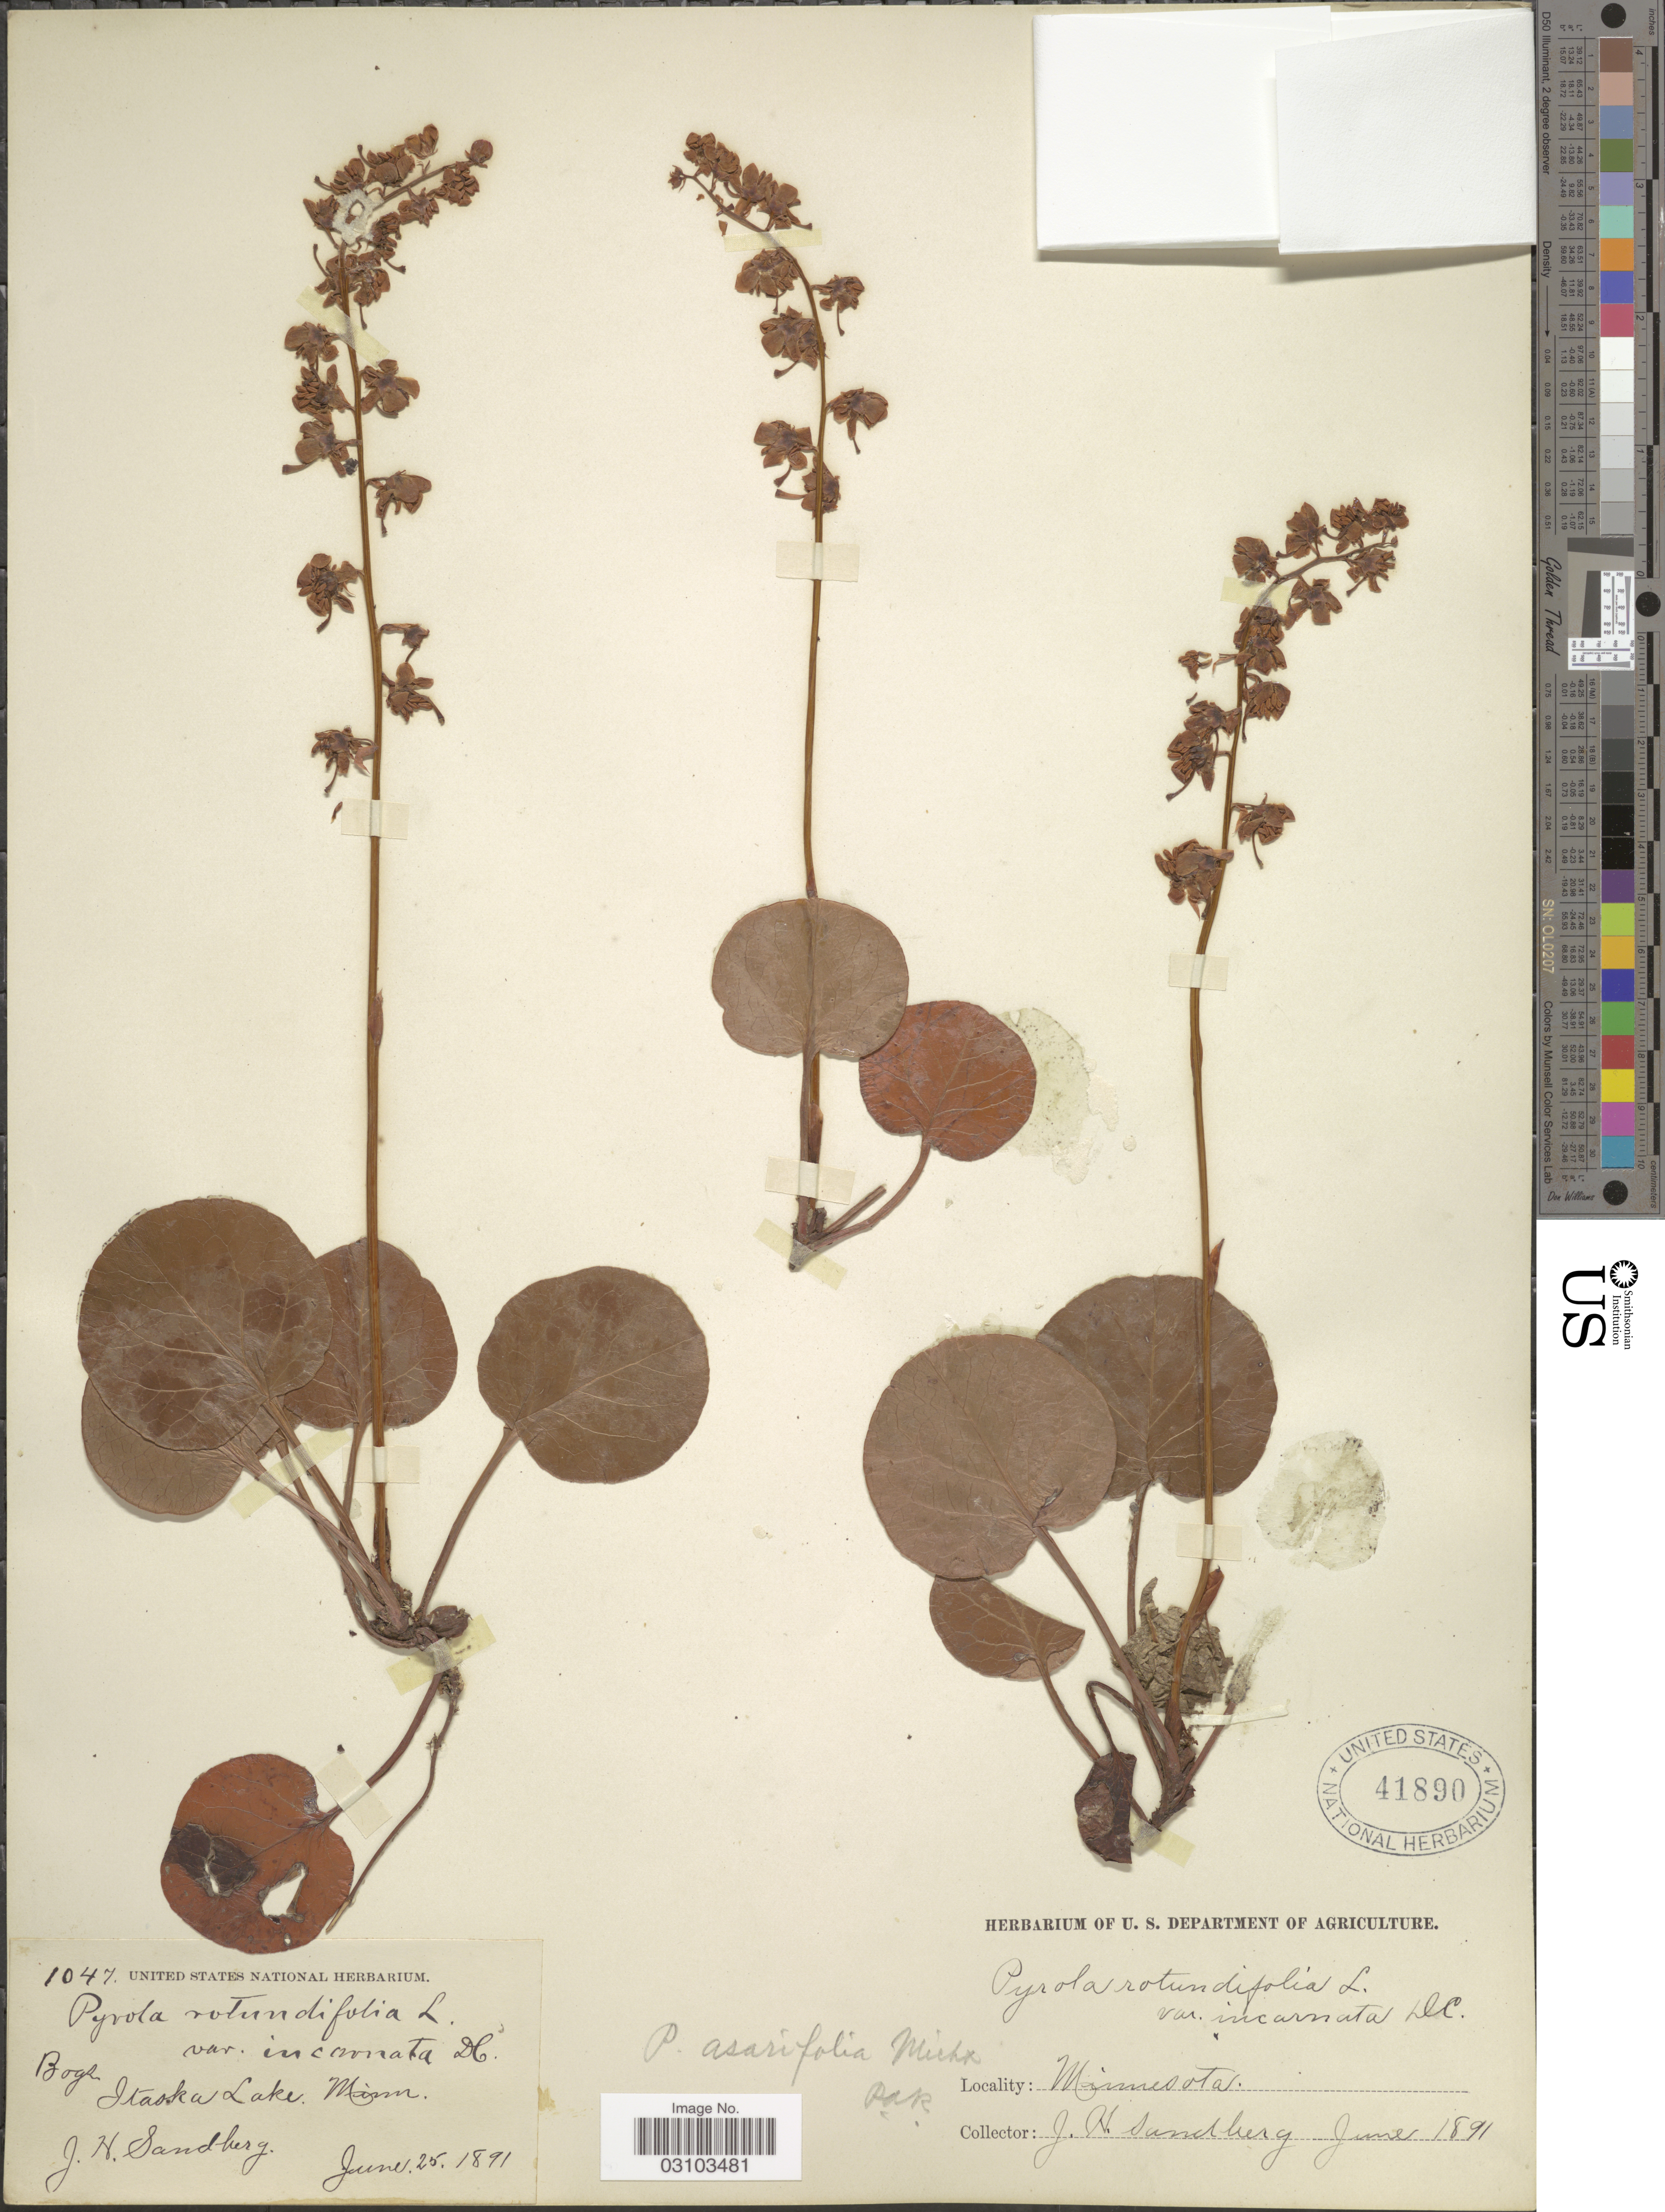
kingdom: Plantae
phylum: Tracheophyta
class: Magnoliopsida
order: Ericales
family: Ericaceae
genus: Pyrola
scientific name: Pyrola asarifolia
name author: Michx.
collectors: J. H. Sandberg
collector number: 1047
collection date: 1891-06-25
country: United States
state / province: Minnesota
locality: Bogs Itaska Lake.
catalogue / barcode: US 41890